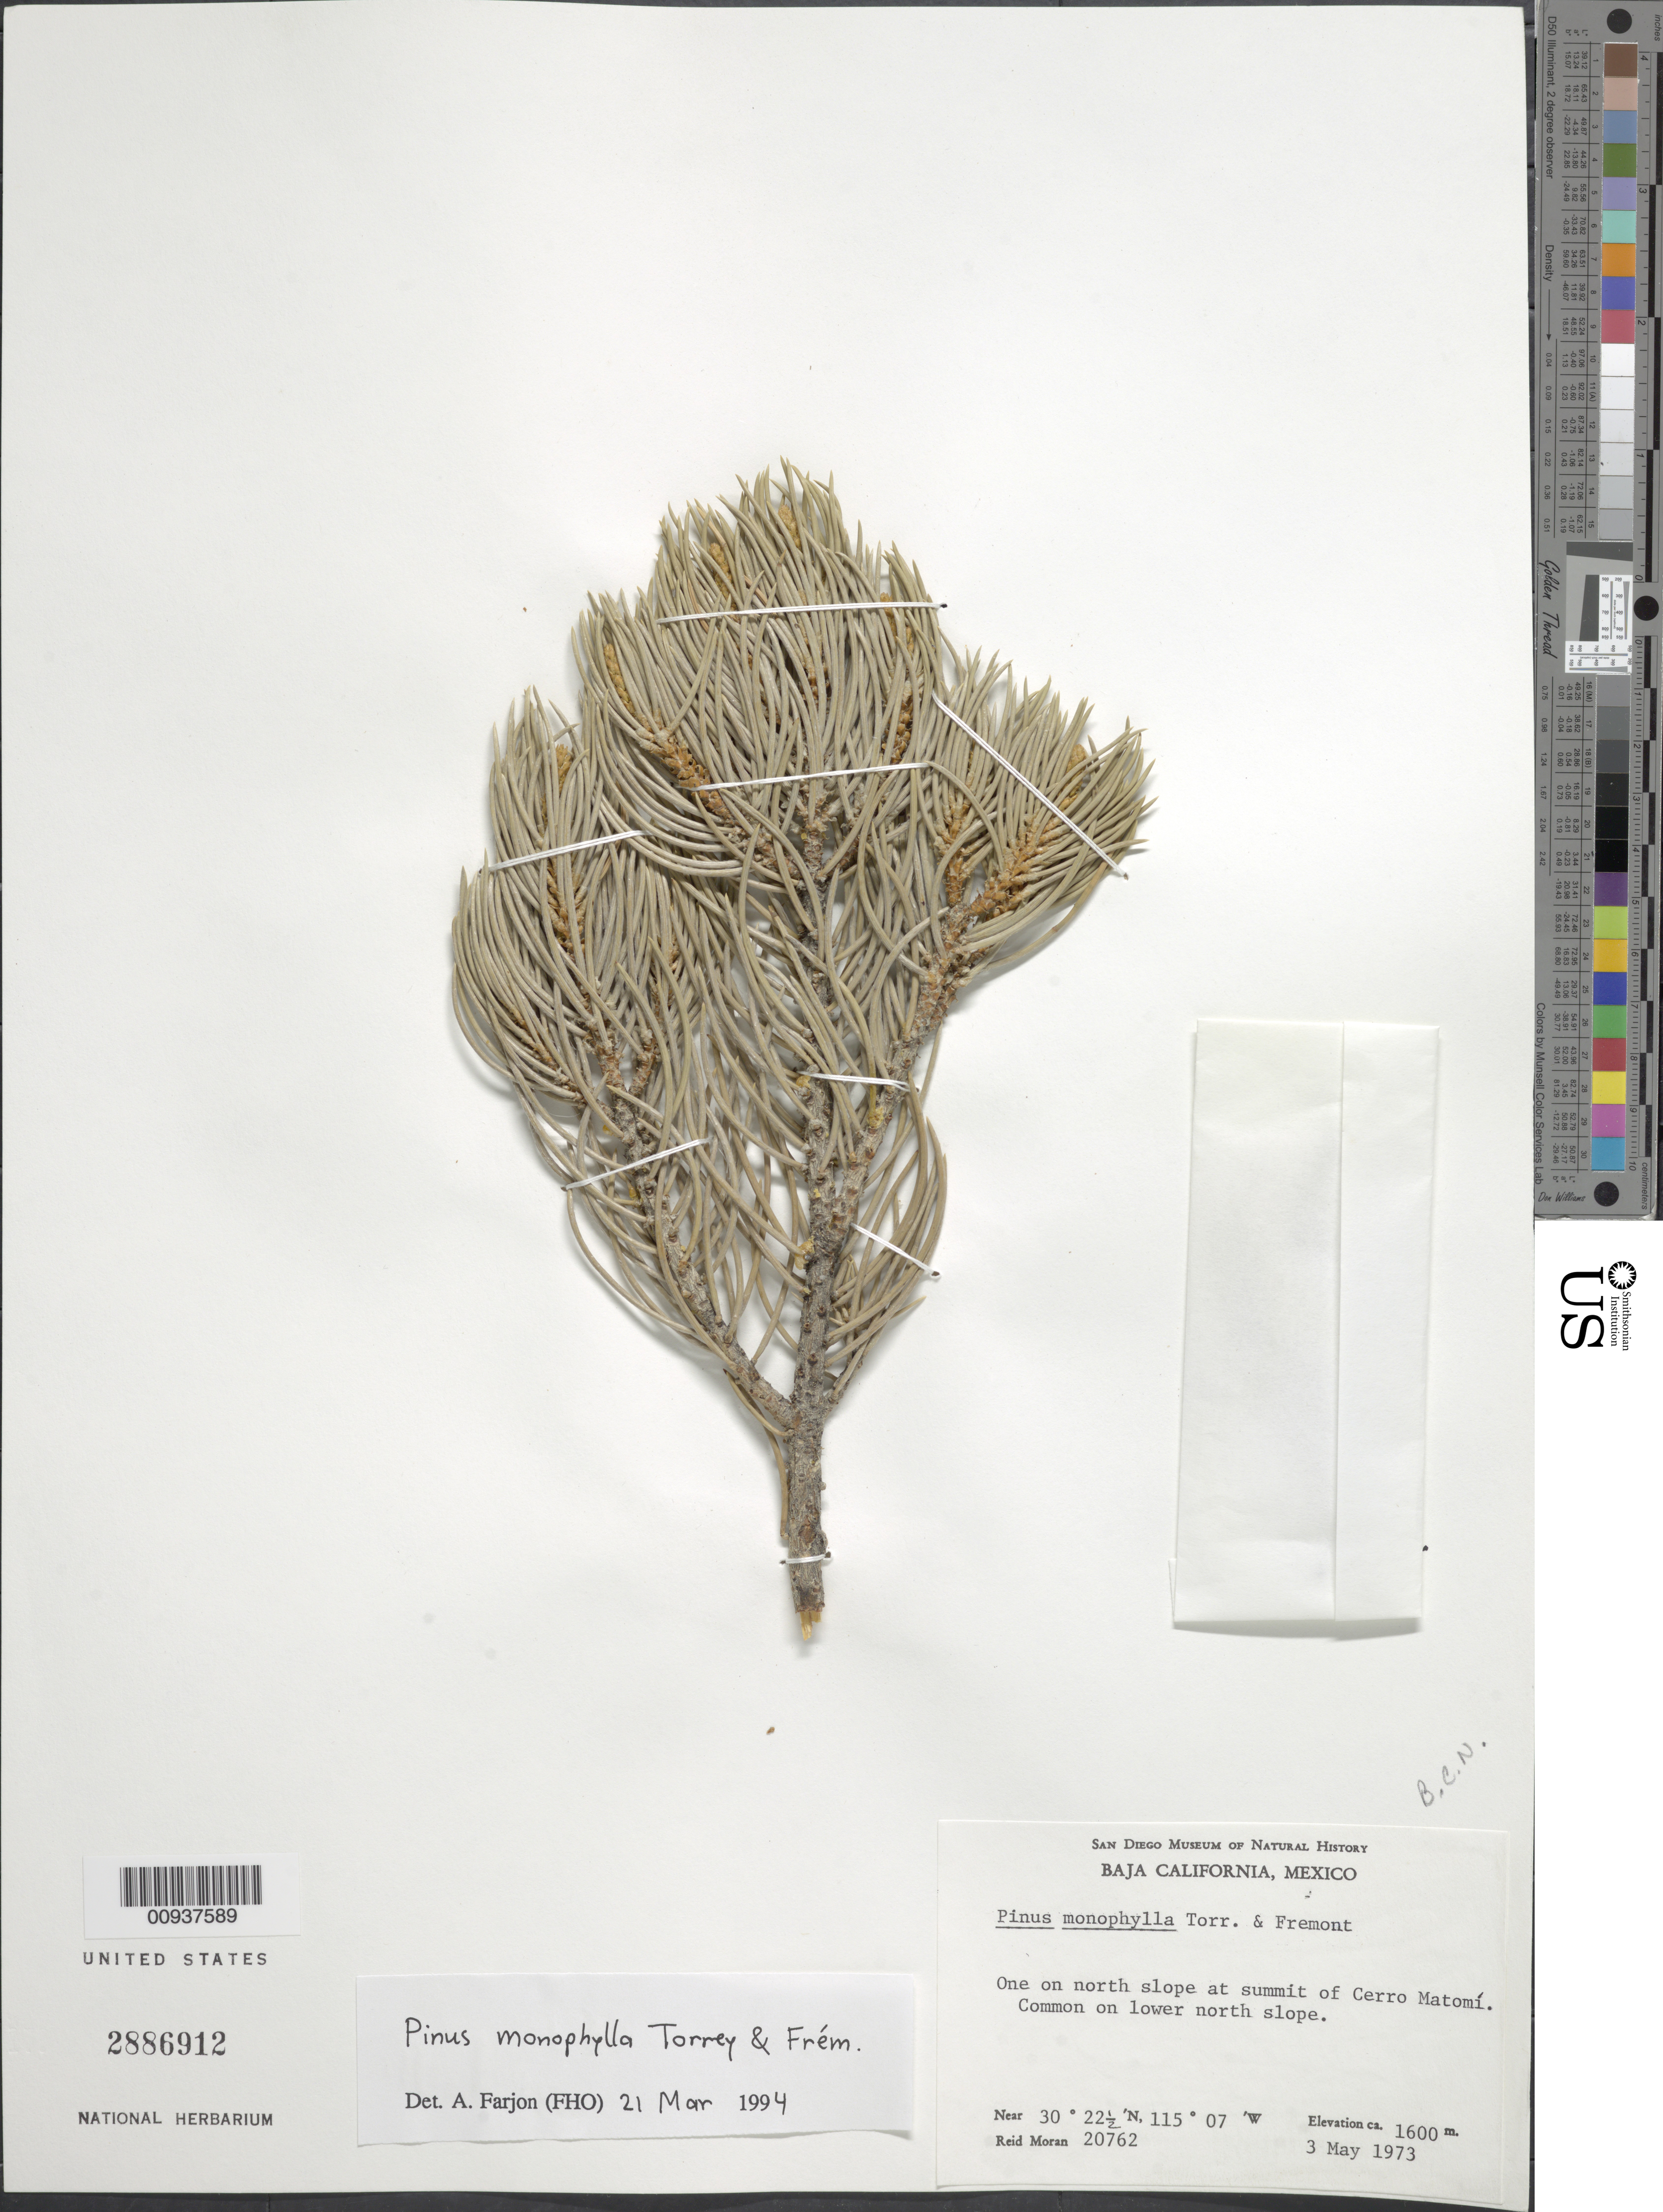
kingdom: Plantae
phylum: Tracheophyta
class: Pinopsida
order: Pinales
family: Pinaceae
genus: Pinus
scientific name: Pinus monophylla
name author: Torr. & Frém.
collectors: R. V. Moran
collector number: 20762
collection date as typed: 03 May 1973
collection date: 1973-05-03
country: Mexico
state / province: Baja California Norte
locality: North slope at Summit of Cerro Matomí.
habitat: One on north slope at summit of Cerro. Common on lower north slope.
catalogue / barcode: US 2886912